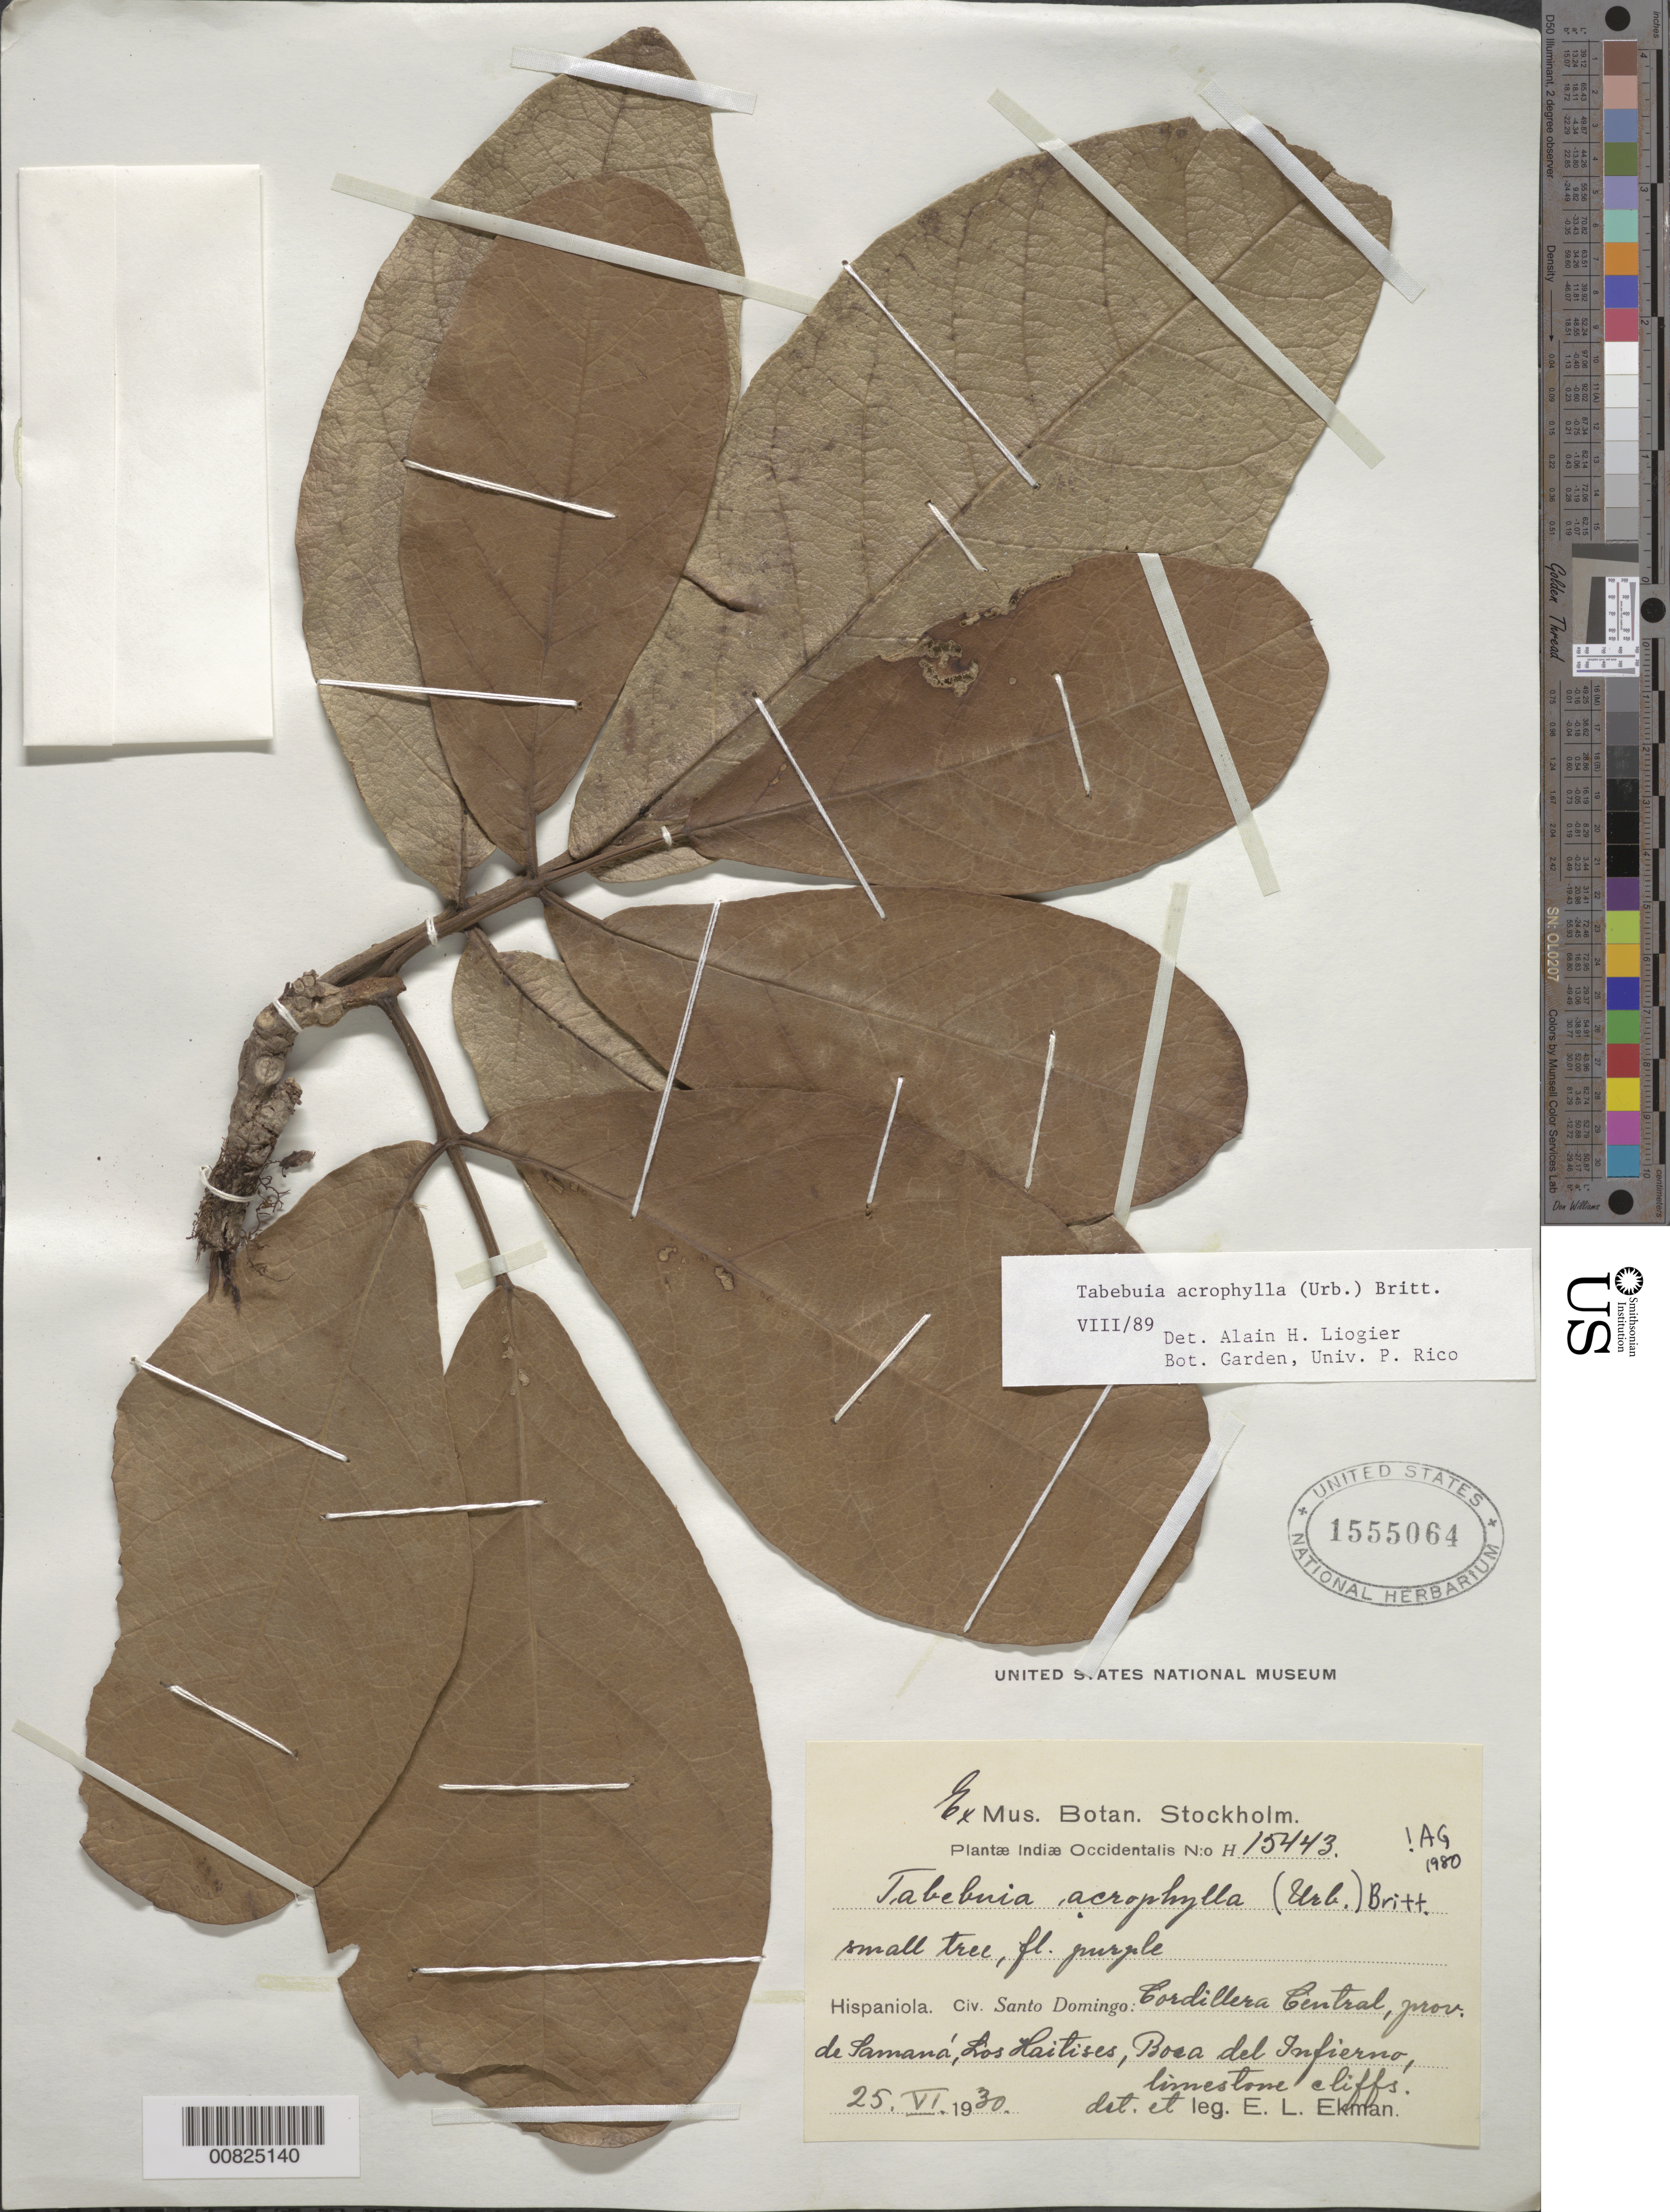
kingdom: Plantae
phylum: Tracheophyta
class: Magnoliopsida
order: Lamiales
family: Bignoniaceae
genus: Tabebuia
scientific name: Tabebuia acrophylla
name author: (Urb.) Britton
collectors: E. L. Ekman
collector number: H 15443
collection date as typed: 25 Jun 1930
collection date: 1930-06-25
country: Dominican Republic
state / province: Samana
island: Hispaniola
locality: Cordillera Central, Los Haitises, Boca del Infierno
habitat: Limestone cliffs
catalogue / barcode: US 1555064